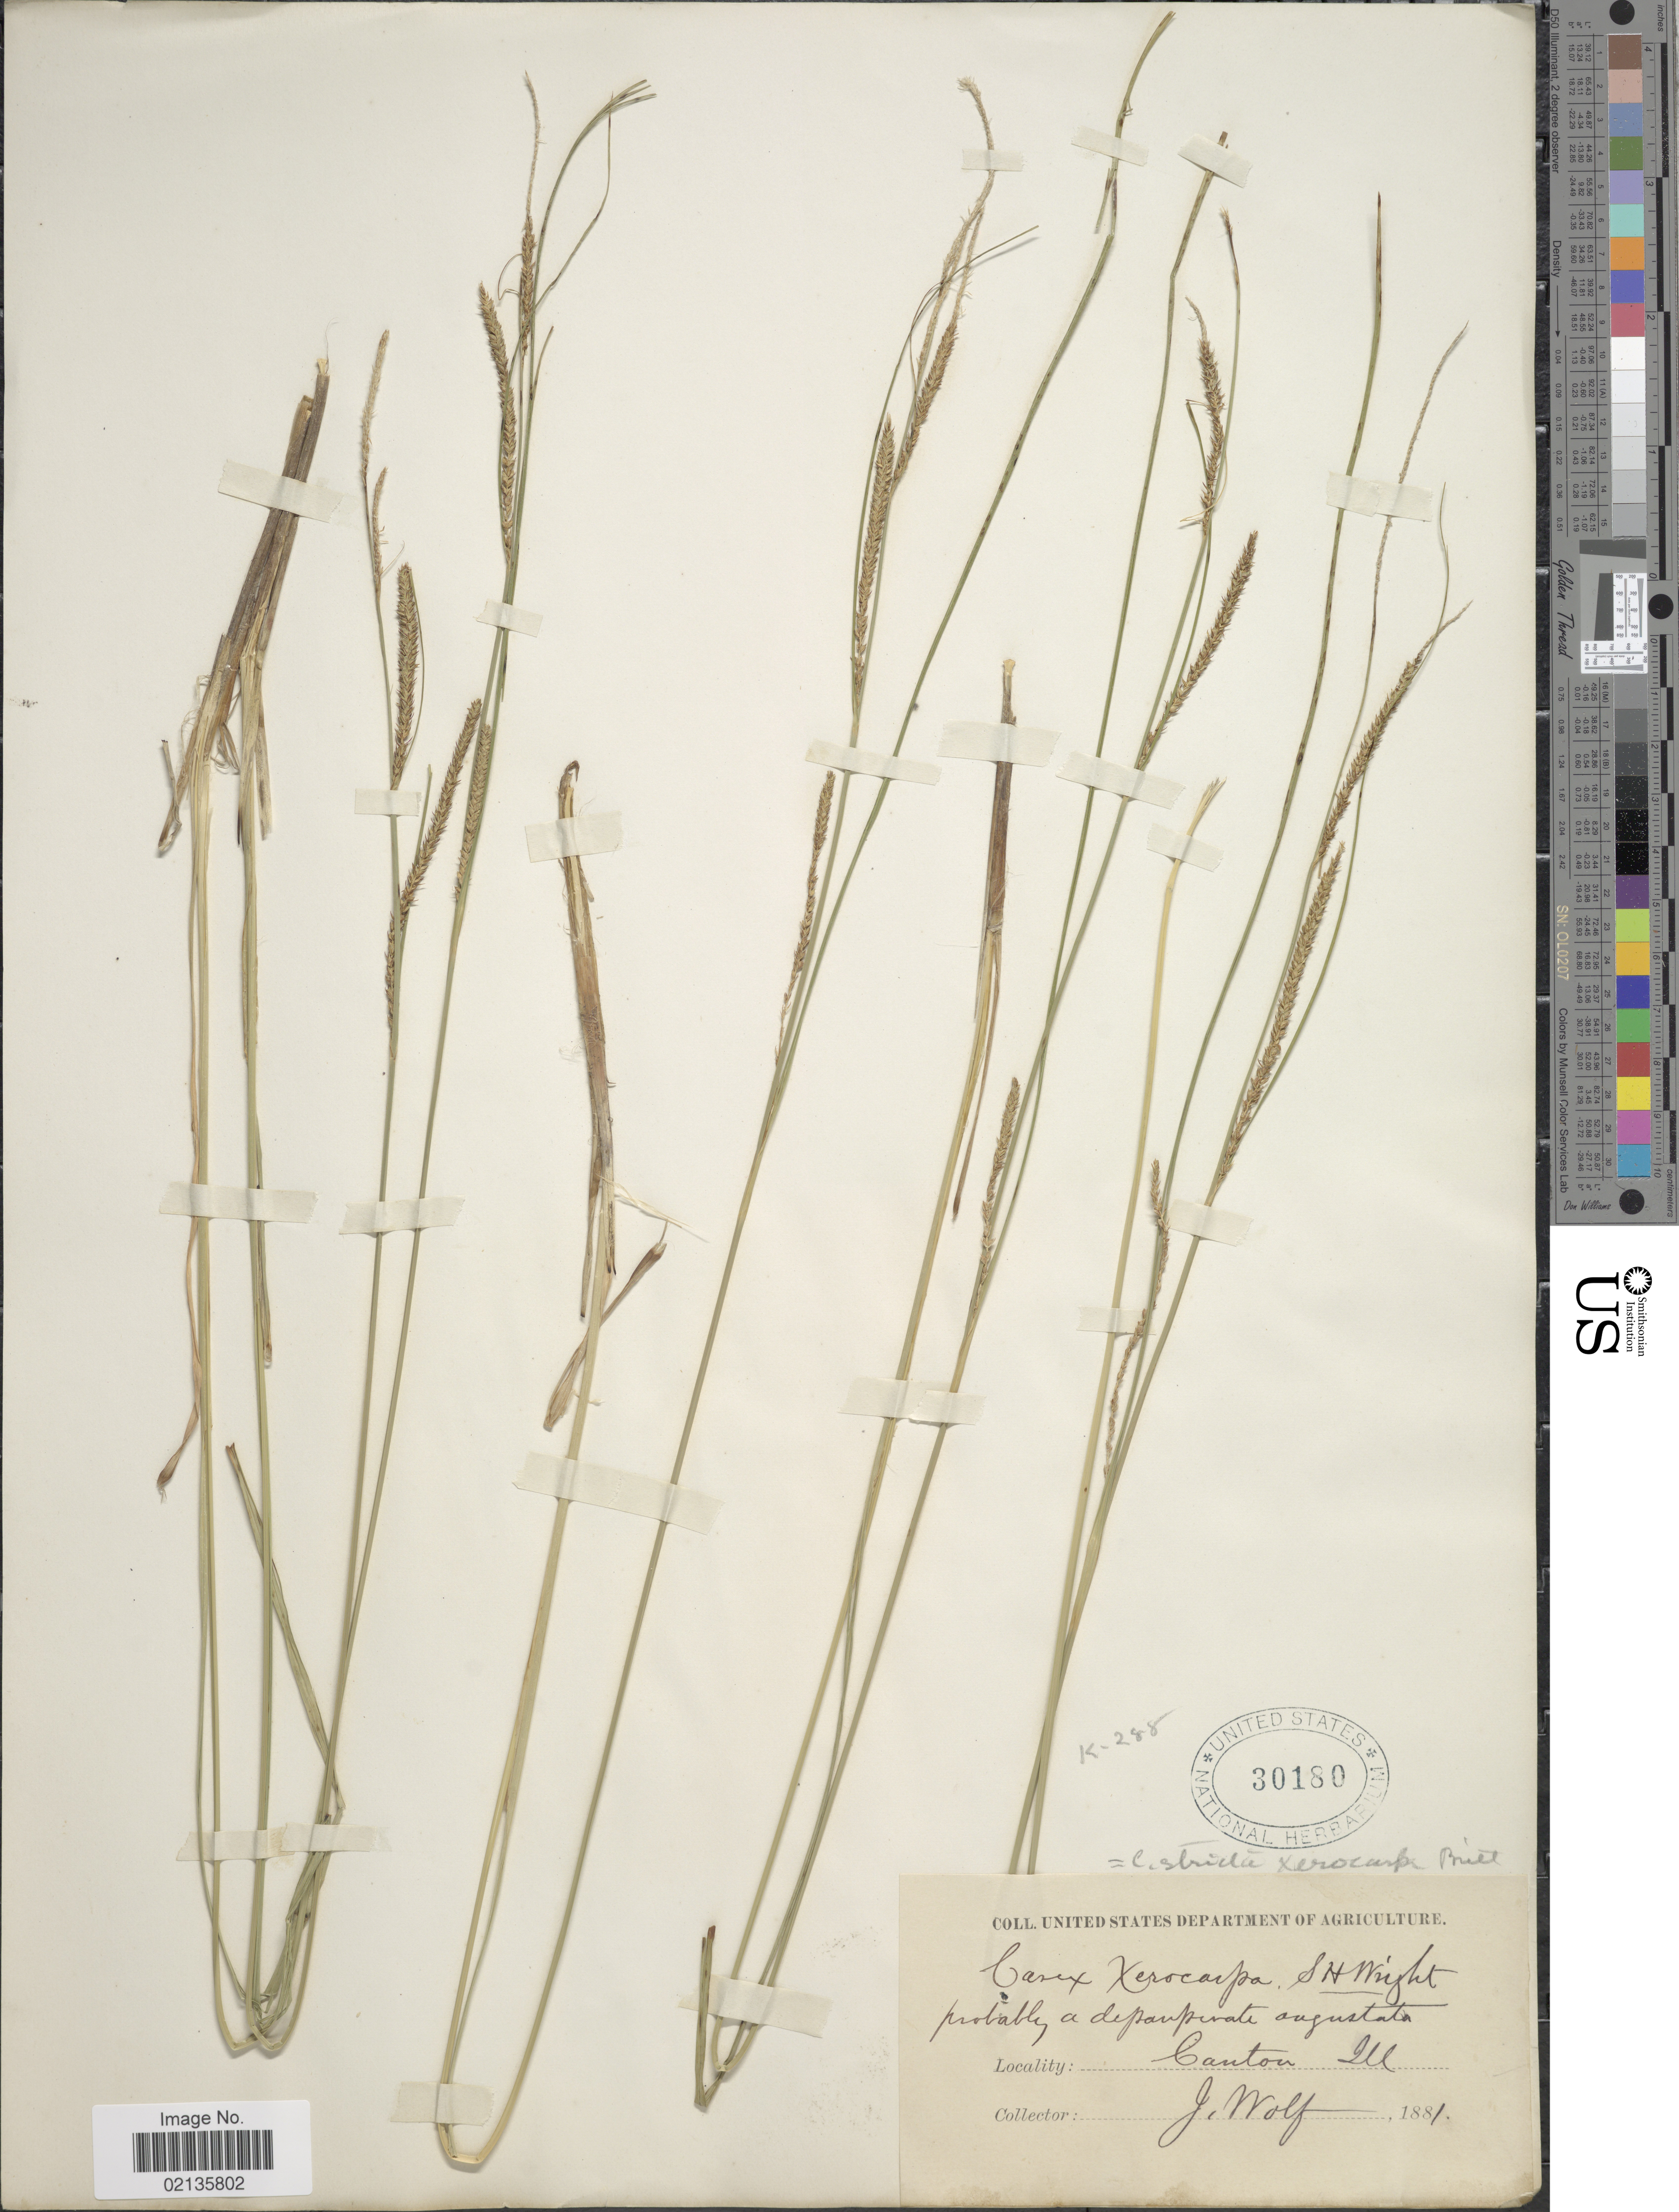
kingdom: Plantae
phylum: Tracheophyta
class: Liliopsida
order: Poales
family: Cyperaceae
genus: Carex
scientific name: Carex stricta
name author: Lam.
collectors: J. Wolf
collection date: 1881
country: United States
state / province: Illinois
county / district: Fulton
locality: Canton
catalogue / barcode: US 30180